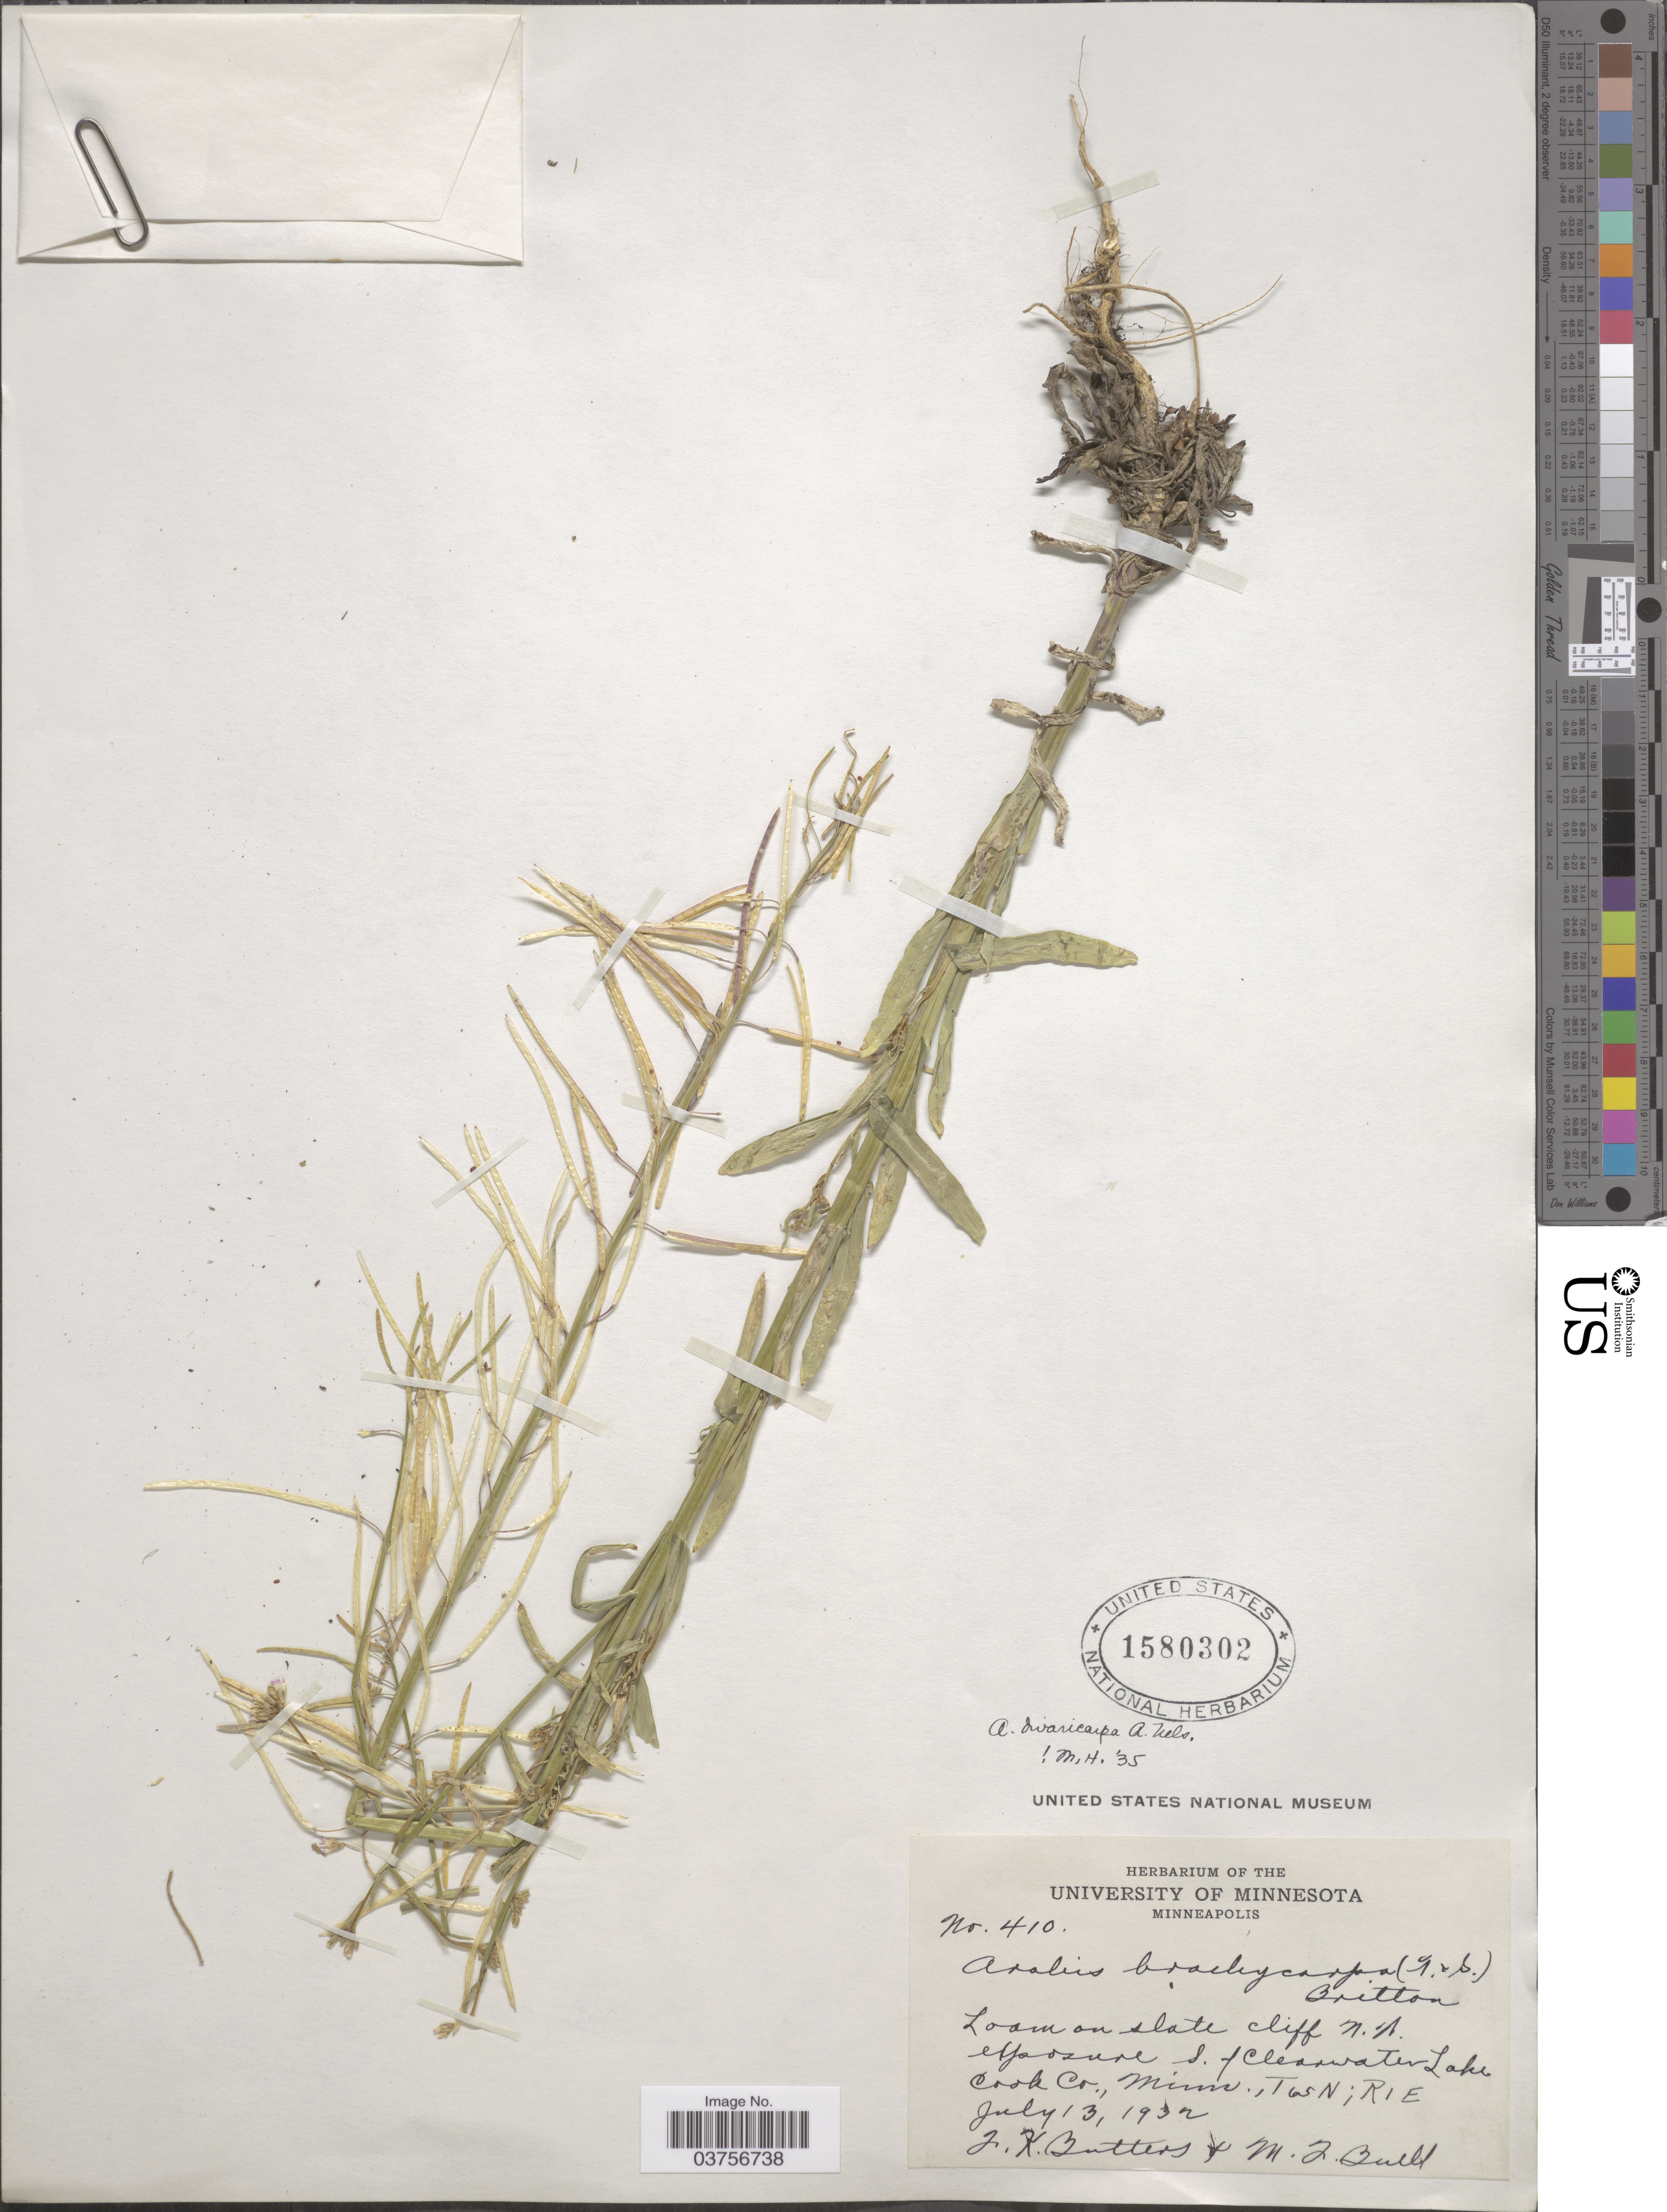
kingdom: Plantae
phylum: Tracheophyta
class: Magnoliopsida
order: Brassicales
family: Brassicaceae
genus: Arabis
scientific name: Arabis divaricarpa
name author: A. Nelson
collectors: F. K. Butters & M. Buell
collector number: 410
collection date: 1932-07-13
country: United States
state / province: Minnesota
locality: N. W. exposure S. of Clearwater Lake. Cook Co. T65N; R1E.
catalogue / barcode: US 1580302